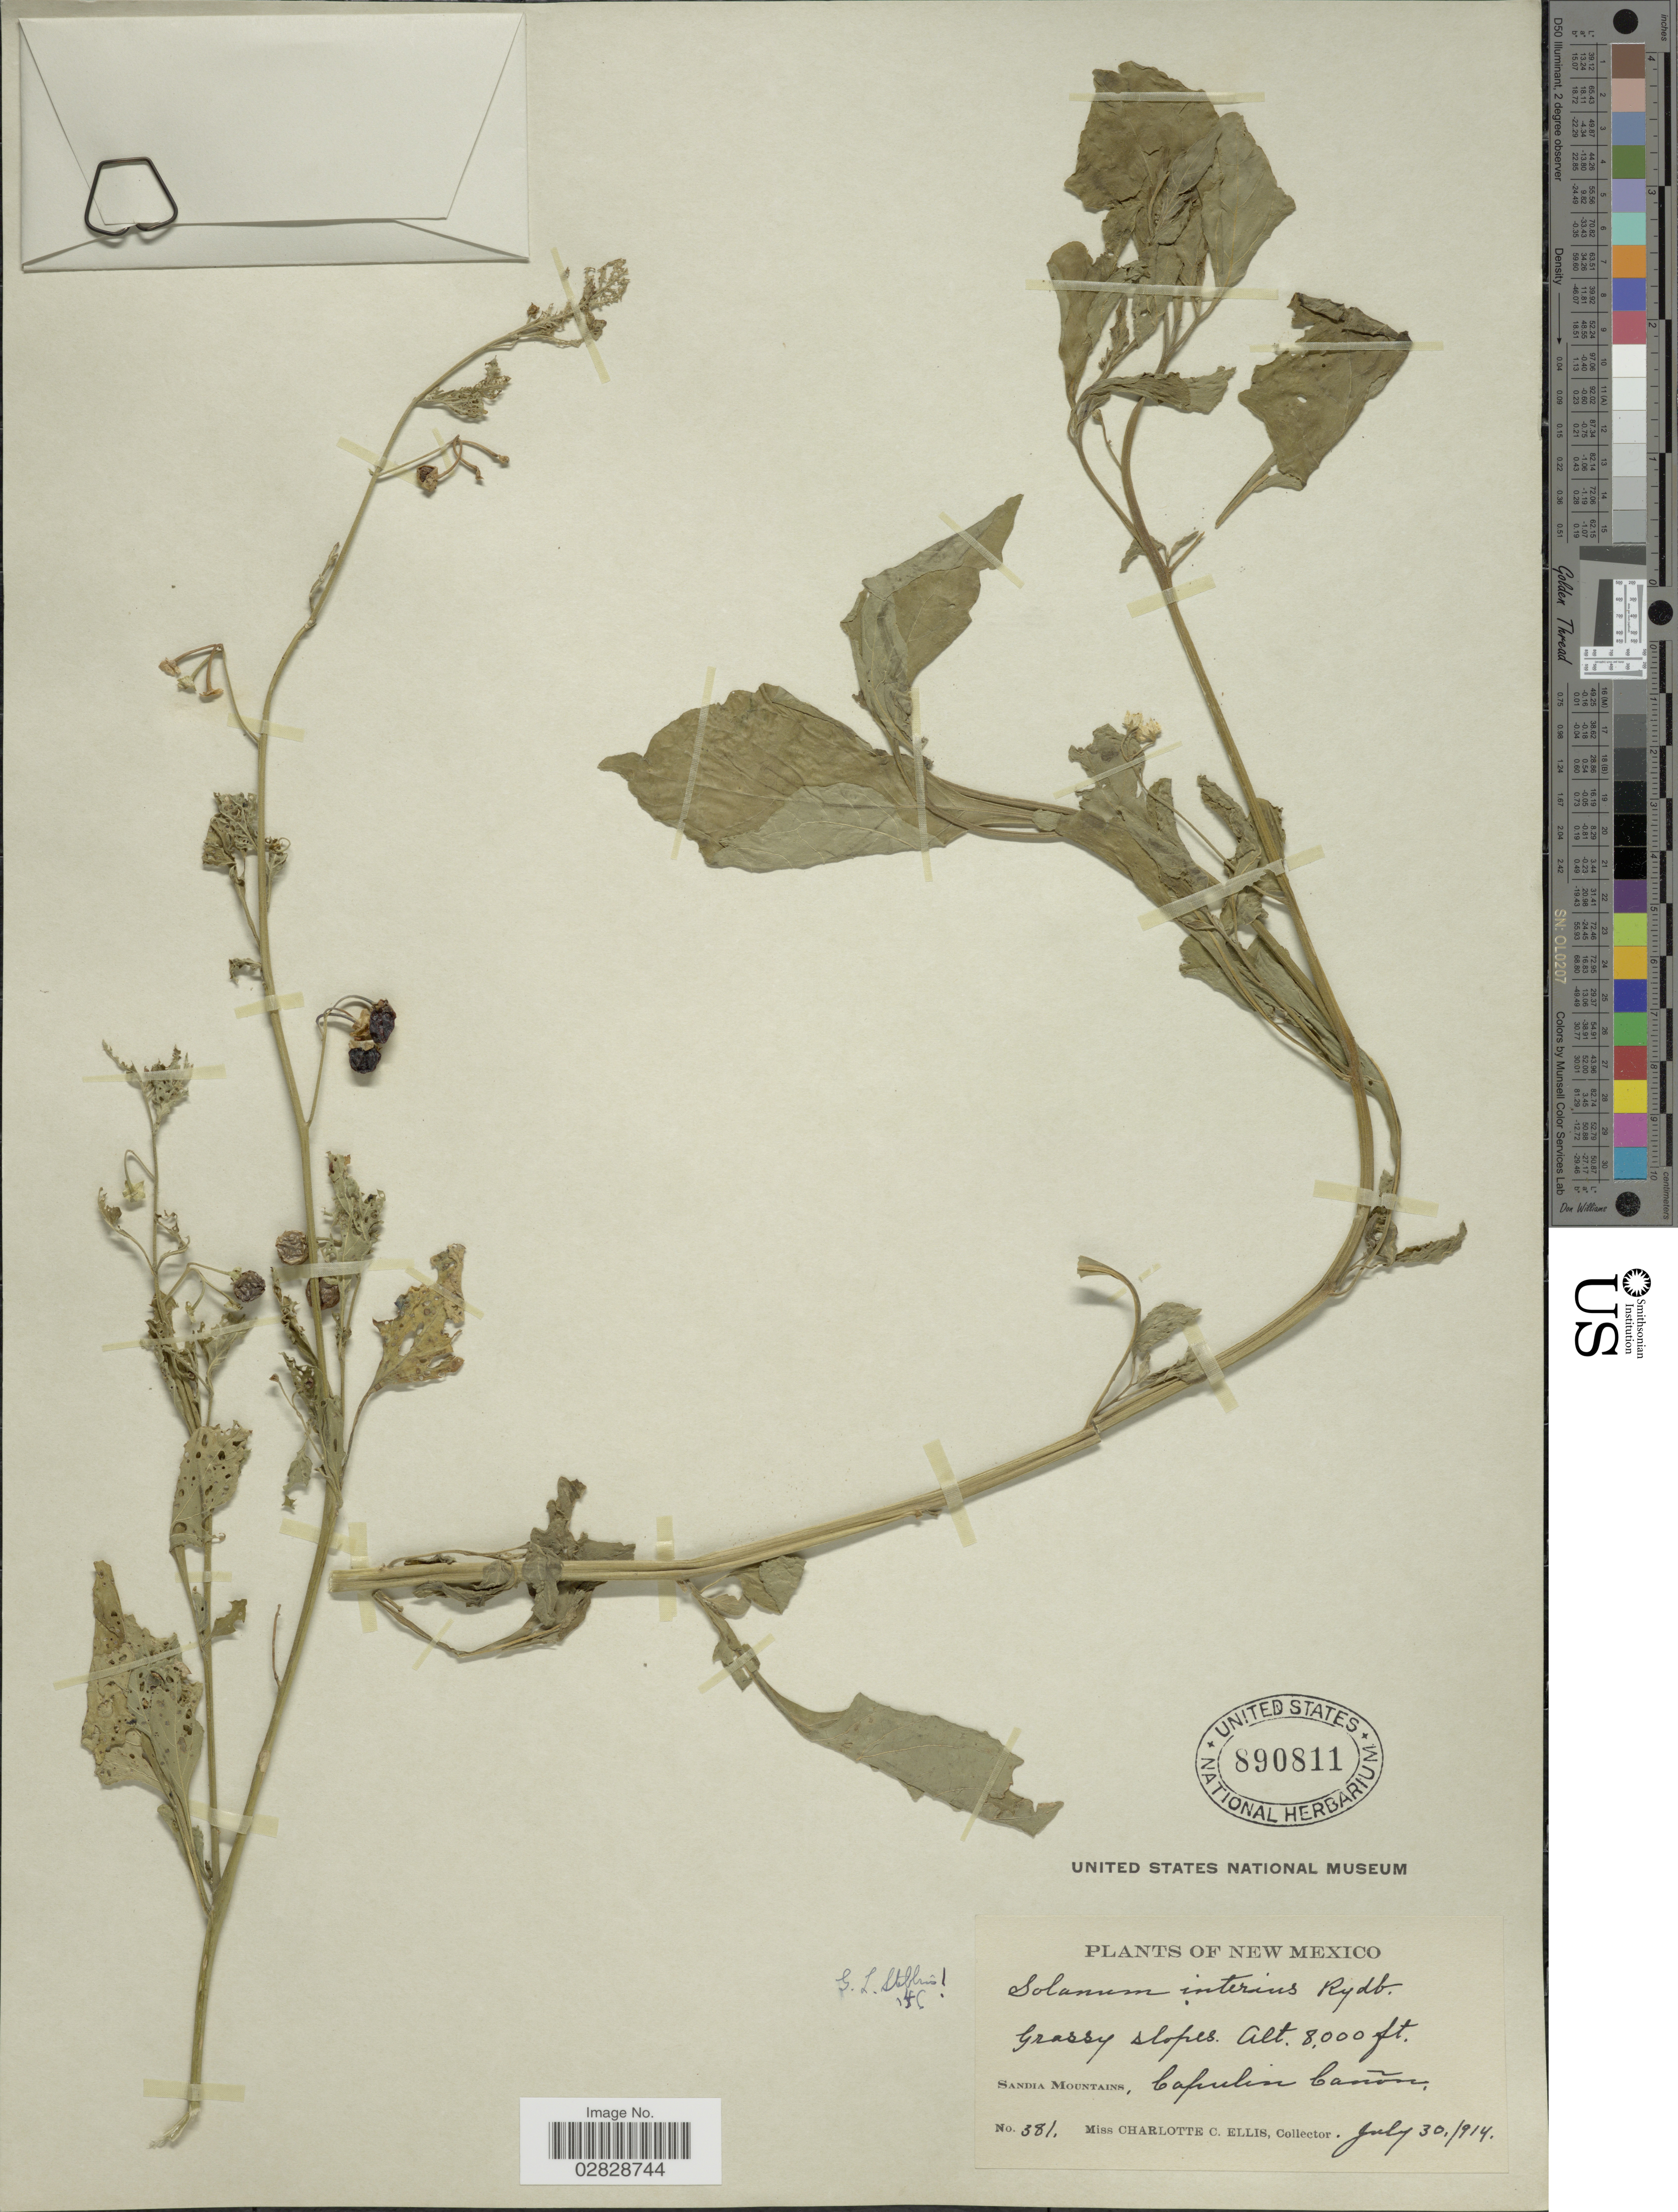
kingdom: Plantae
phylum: Tracheophyta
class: Magnoliopsida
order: Solanales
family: Solanaceae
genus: Solanum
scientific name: Solanum interius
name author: Rydb.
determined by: Knapp, S. D.; Särkinen, T.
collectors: C. C. Ellis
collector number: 381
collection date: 1914-07-30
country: United States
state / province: New Mexico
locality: Sandia Mountains, Capulin Cañon.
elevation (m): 2438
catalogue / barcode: US 890811